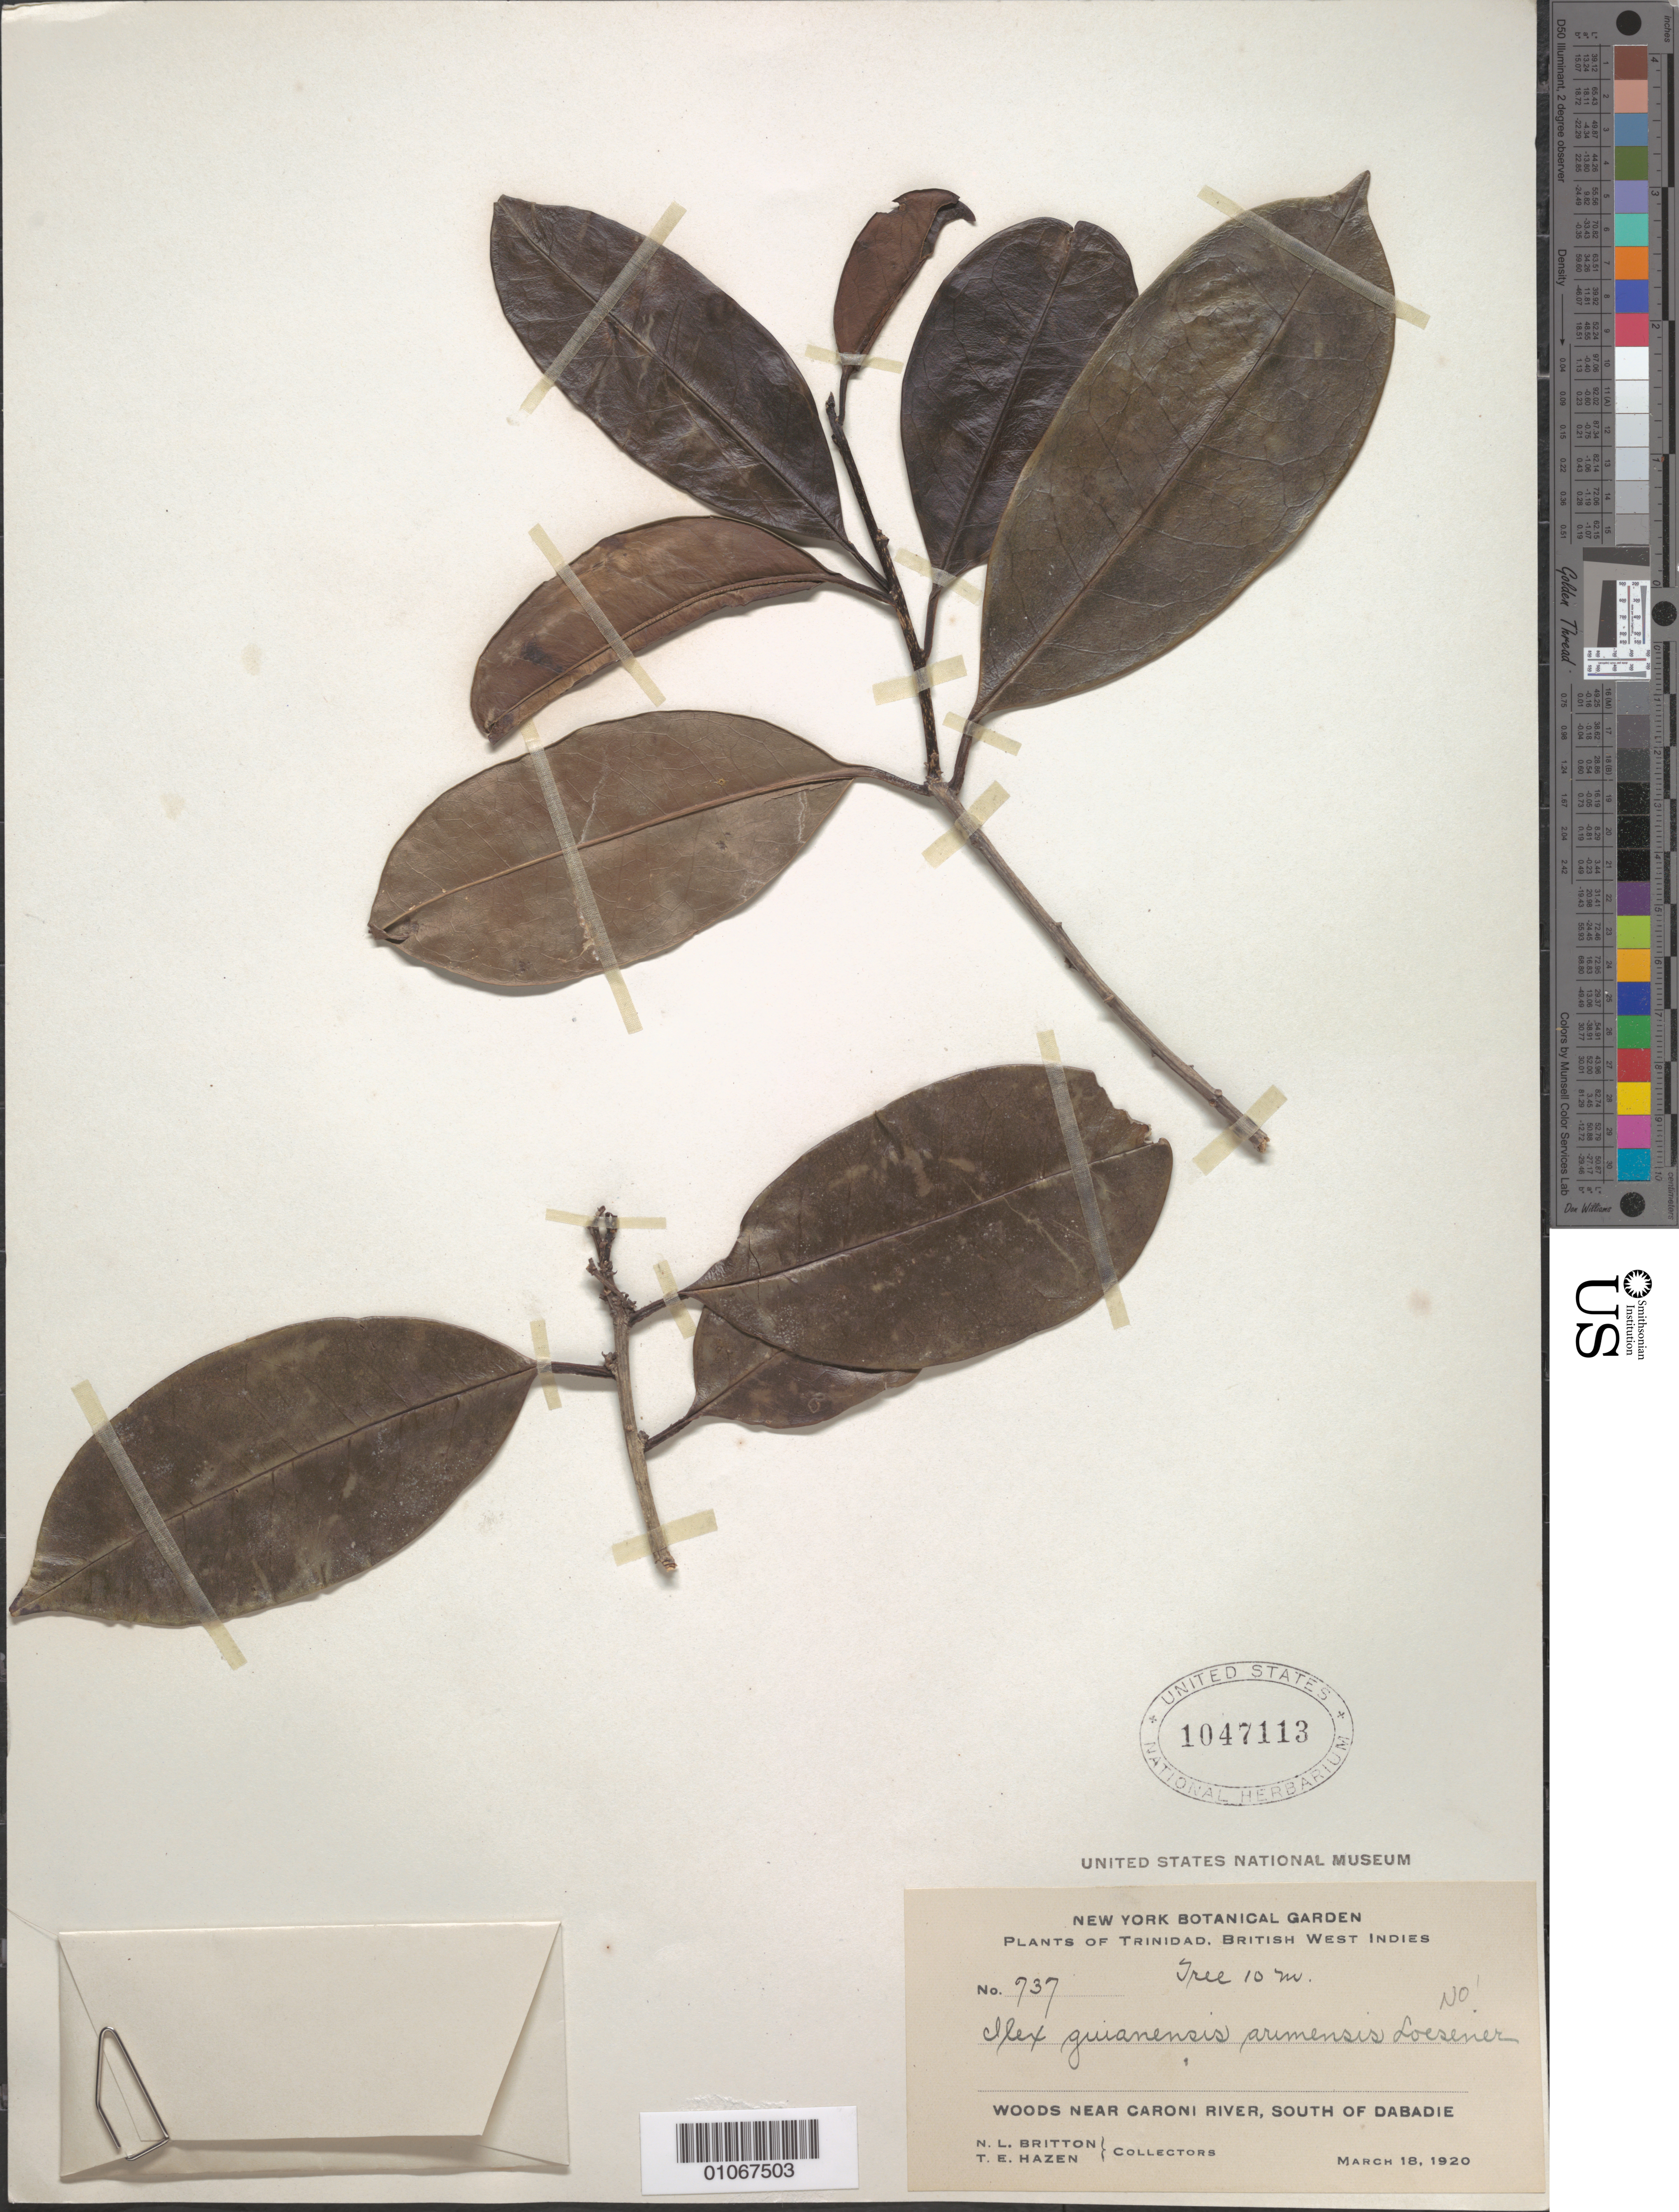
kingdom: Plantae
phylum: Tracheophyta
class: Magnoliopsida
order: Aquifoliales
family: Aquifoliaceae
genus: Ilex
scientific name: Ilex guianensis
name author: (Aubl.) Kuntze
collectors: N. Britton & T. E. Hazen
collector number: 737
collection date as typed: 18 Mar 1920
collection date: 1920-03-18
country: Trinidad and Tobago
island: Trinidad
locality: Woods near caroni river, South of Dabadie.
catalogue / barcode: US 1047113